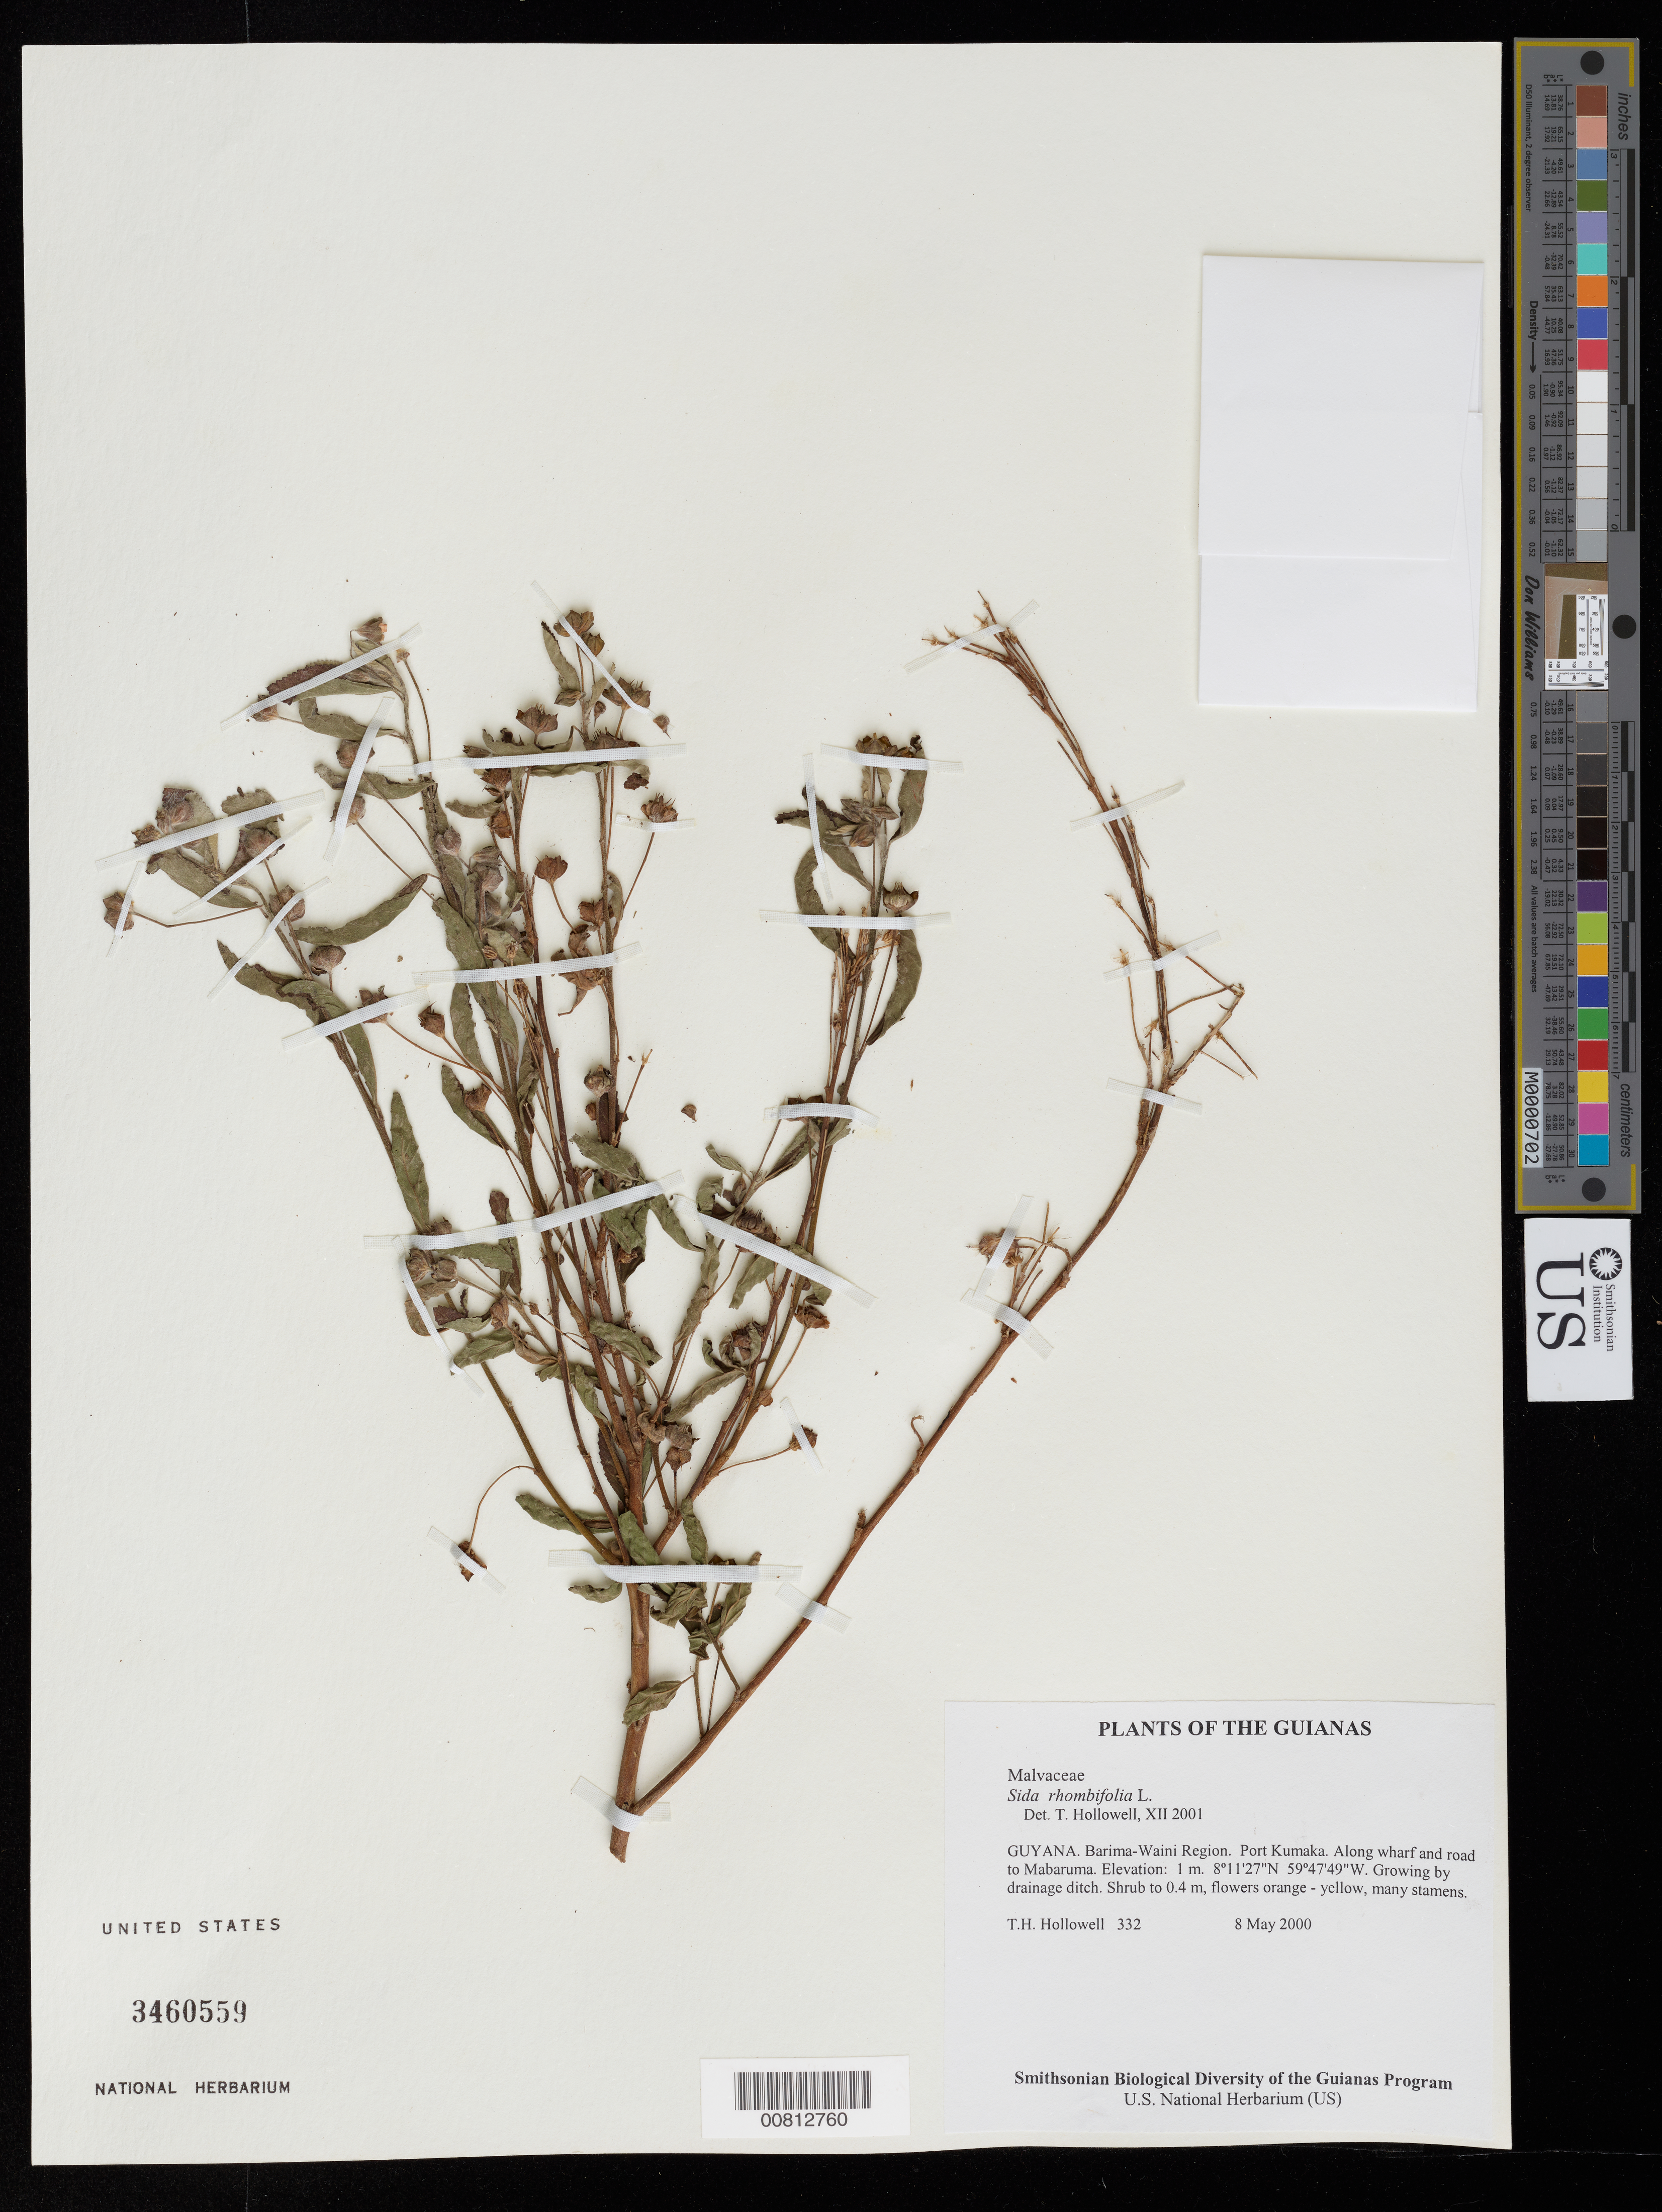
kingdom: Plantae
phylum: Tracheophyta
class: Magnoliopsida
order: Malvales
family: Malvaceae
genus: Sida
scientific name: Sida rhombifolia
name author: L.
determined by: Hollowell, T. H., (BOT), Smithsonian Institution - National Museum of Natural History (UNITED STATES)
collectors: T. Hollowell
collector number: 332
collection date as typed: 8 May 2000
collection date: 2000-05-08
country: Guyana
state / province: Barima-Waini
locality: Port Kumaka. Along wharf and road to Mabaruma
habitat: Growing by drainage ditch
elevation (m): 3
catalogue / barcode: US 3460559